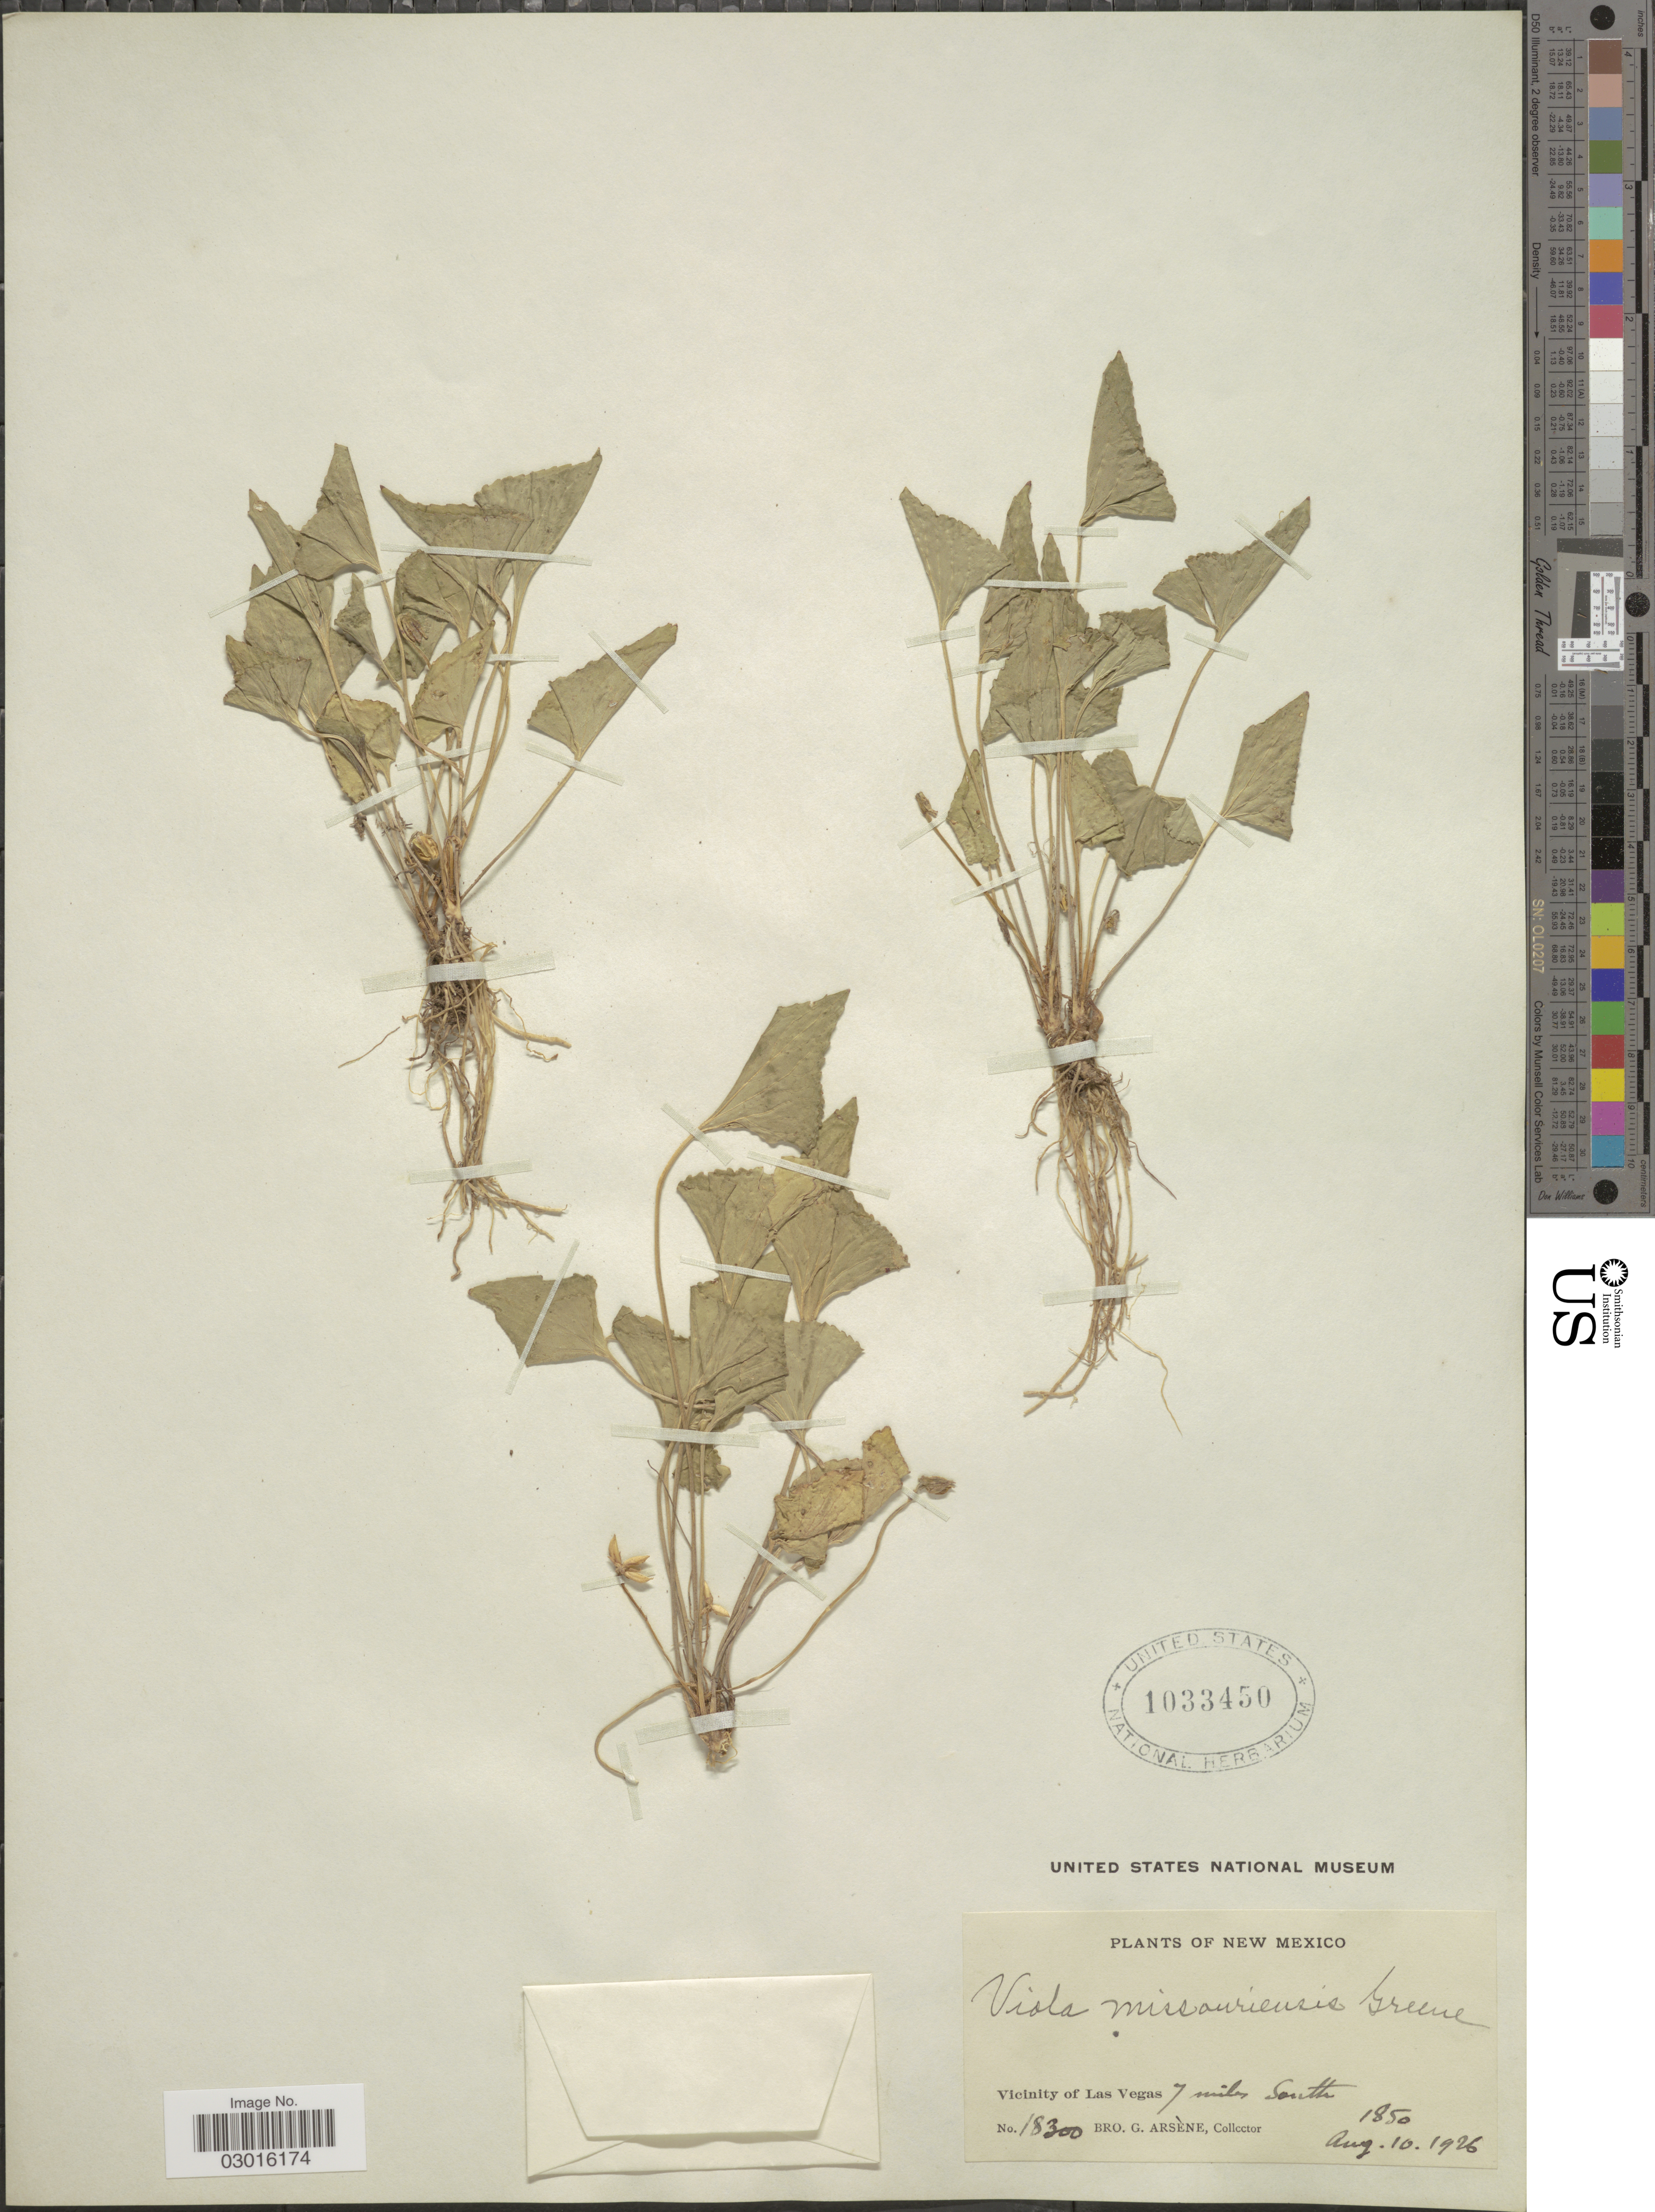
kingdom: Plantae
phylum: Tracheophyta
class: Magnoliopsida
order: Malpighiales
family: Violaceae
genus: Viola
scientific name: Viola missouriensis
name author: Greene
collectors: Bro. G. Arsène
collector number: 18300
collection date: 1926-08-10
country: United States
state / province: New Mexico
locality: Vicinity of Las Vegas 7 miles South.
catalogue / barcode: US 1033450